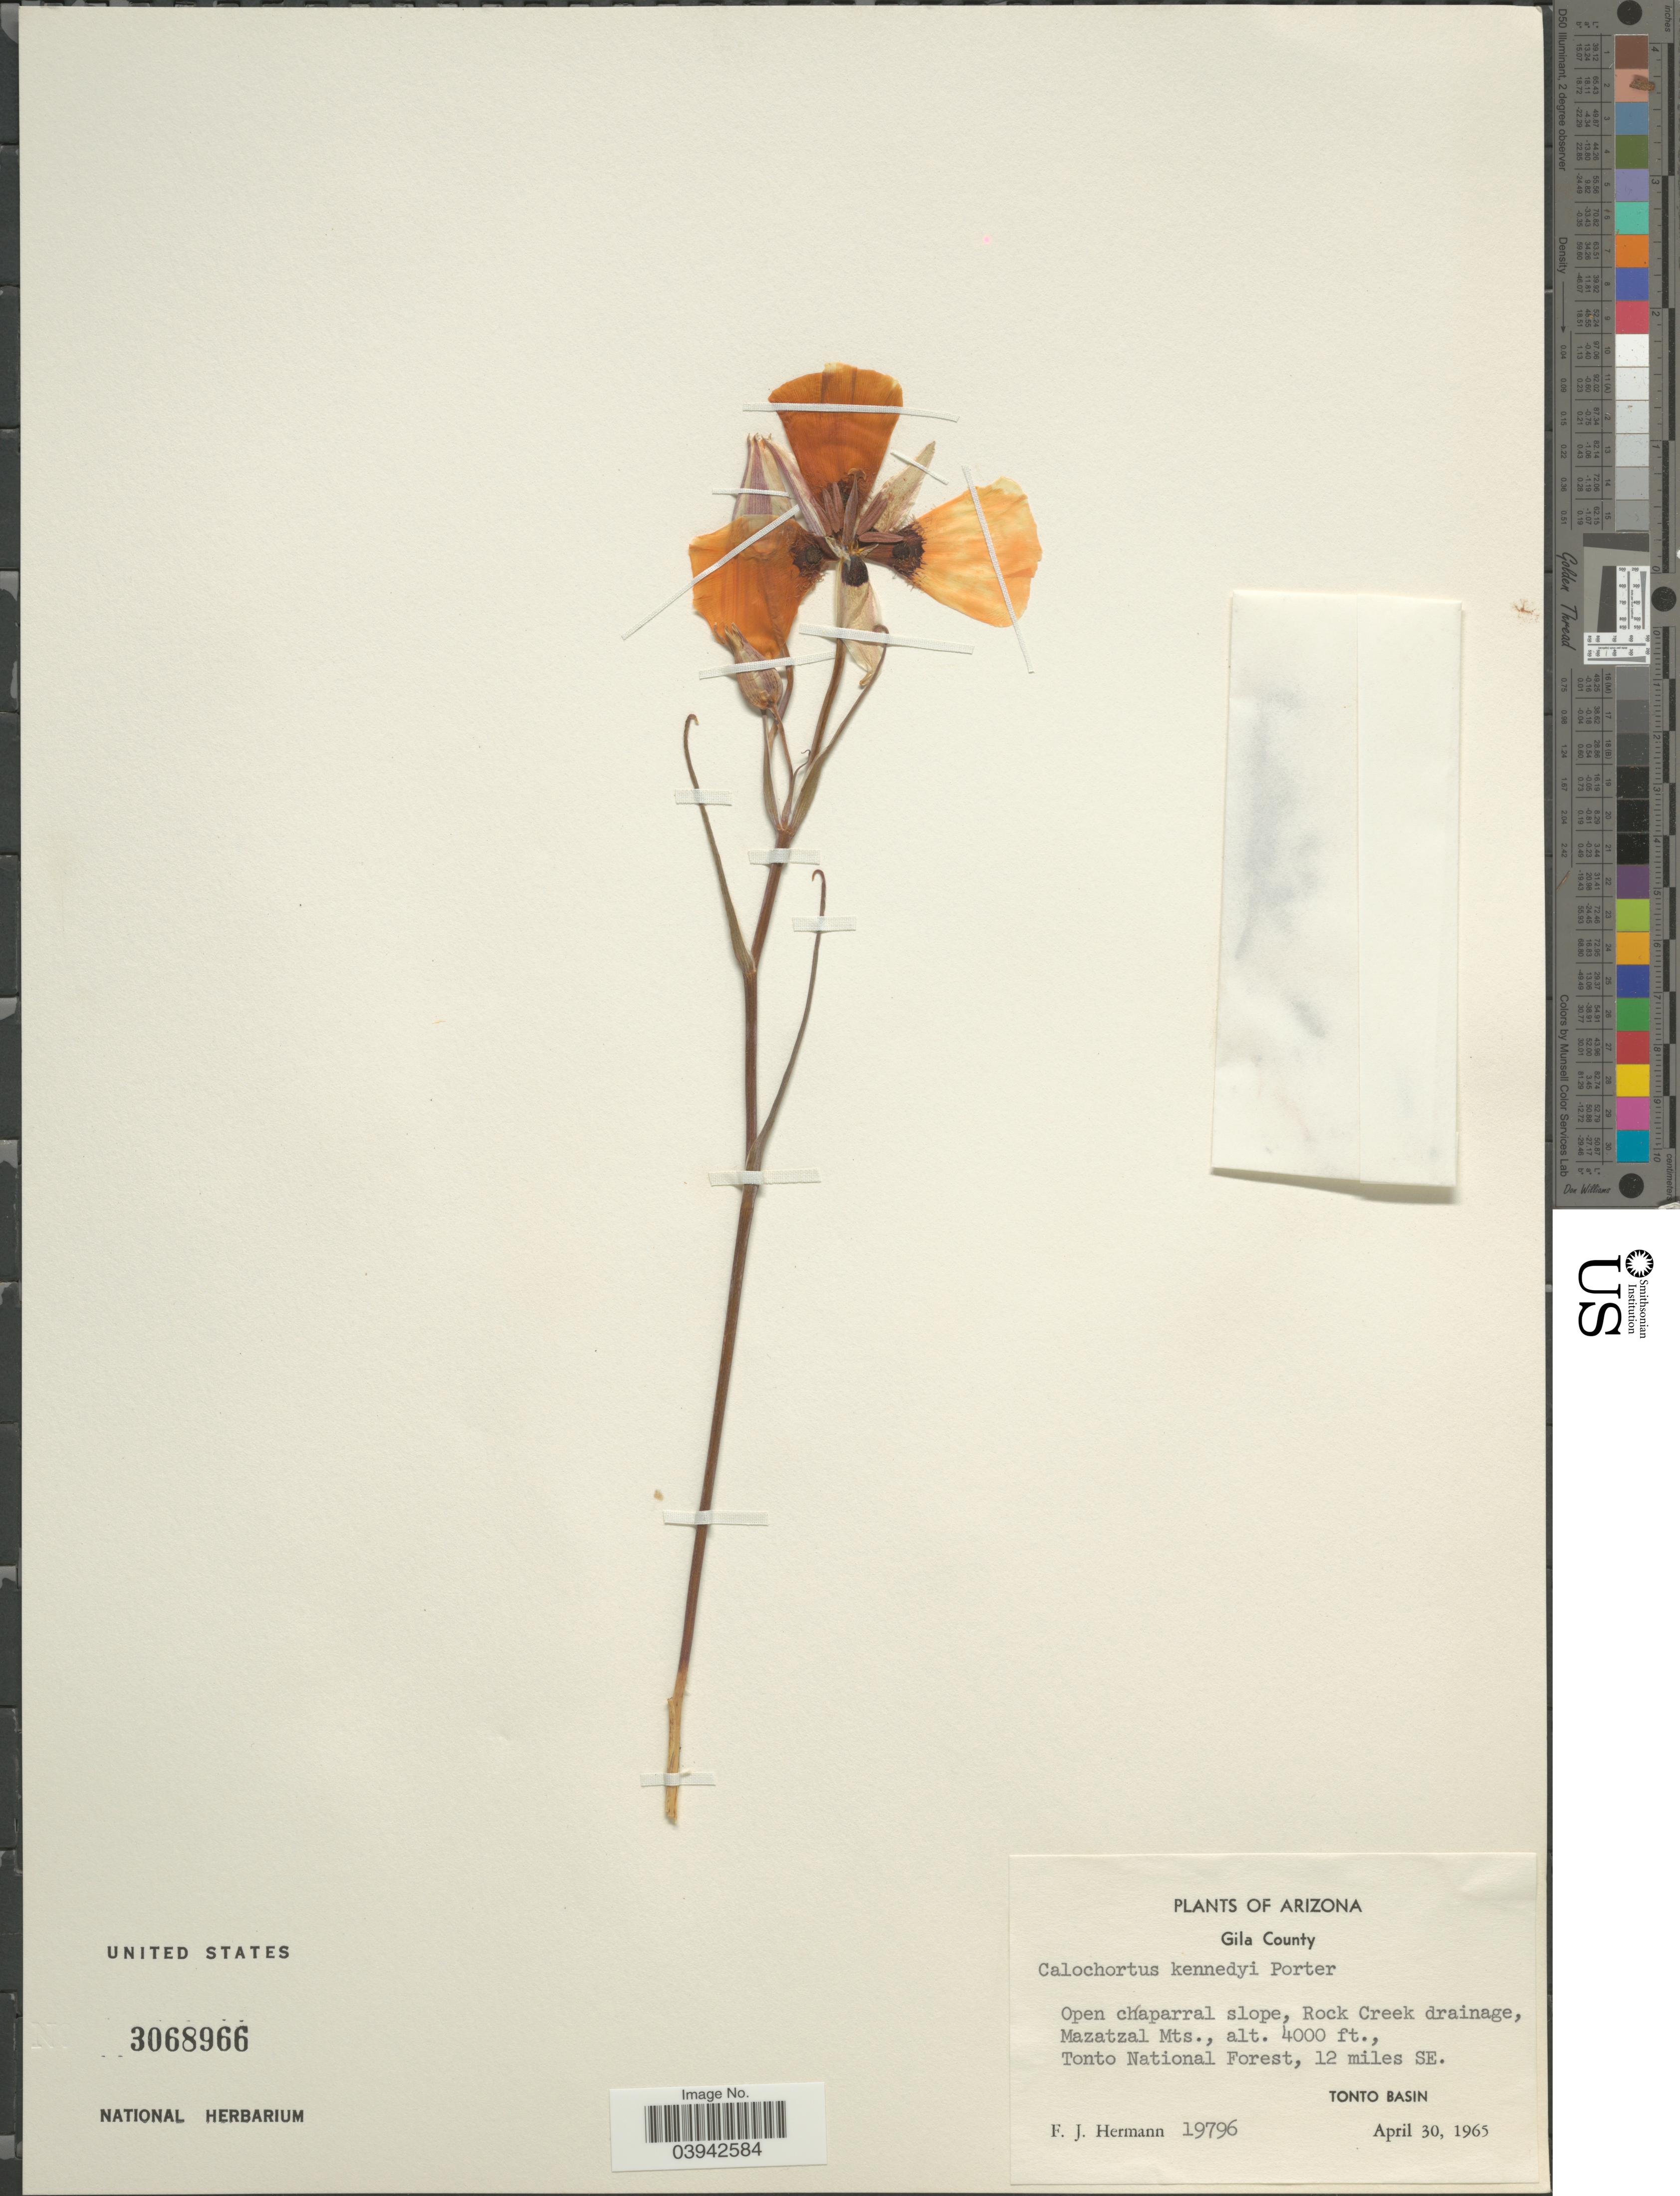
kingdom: Plantae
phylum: Tracheophyta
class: Liliopsida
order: Liliales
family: Liliaceae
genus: Calochortus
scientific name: Calochortus kennedyi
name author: Porter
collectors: F. J. Hermann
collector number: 19796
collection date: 1965-04-30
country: United States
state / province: Arizona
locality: Gila County. Open chaparral slope, Rock Creek drainage, Mazatzal Mts., Tonto National Forest, 12 miles SE. Tonto Basin.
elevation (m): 1219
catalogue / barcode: US 3068966